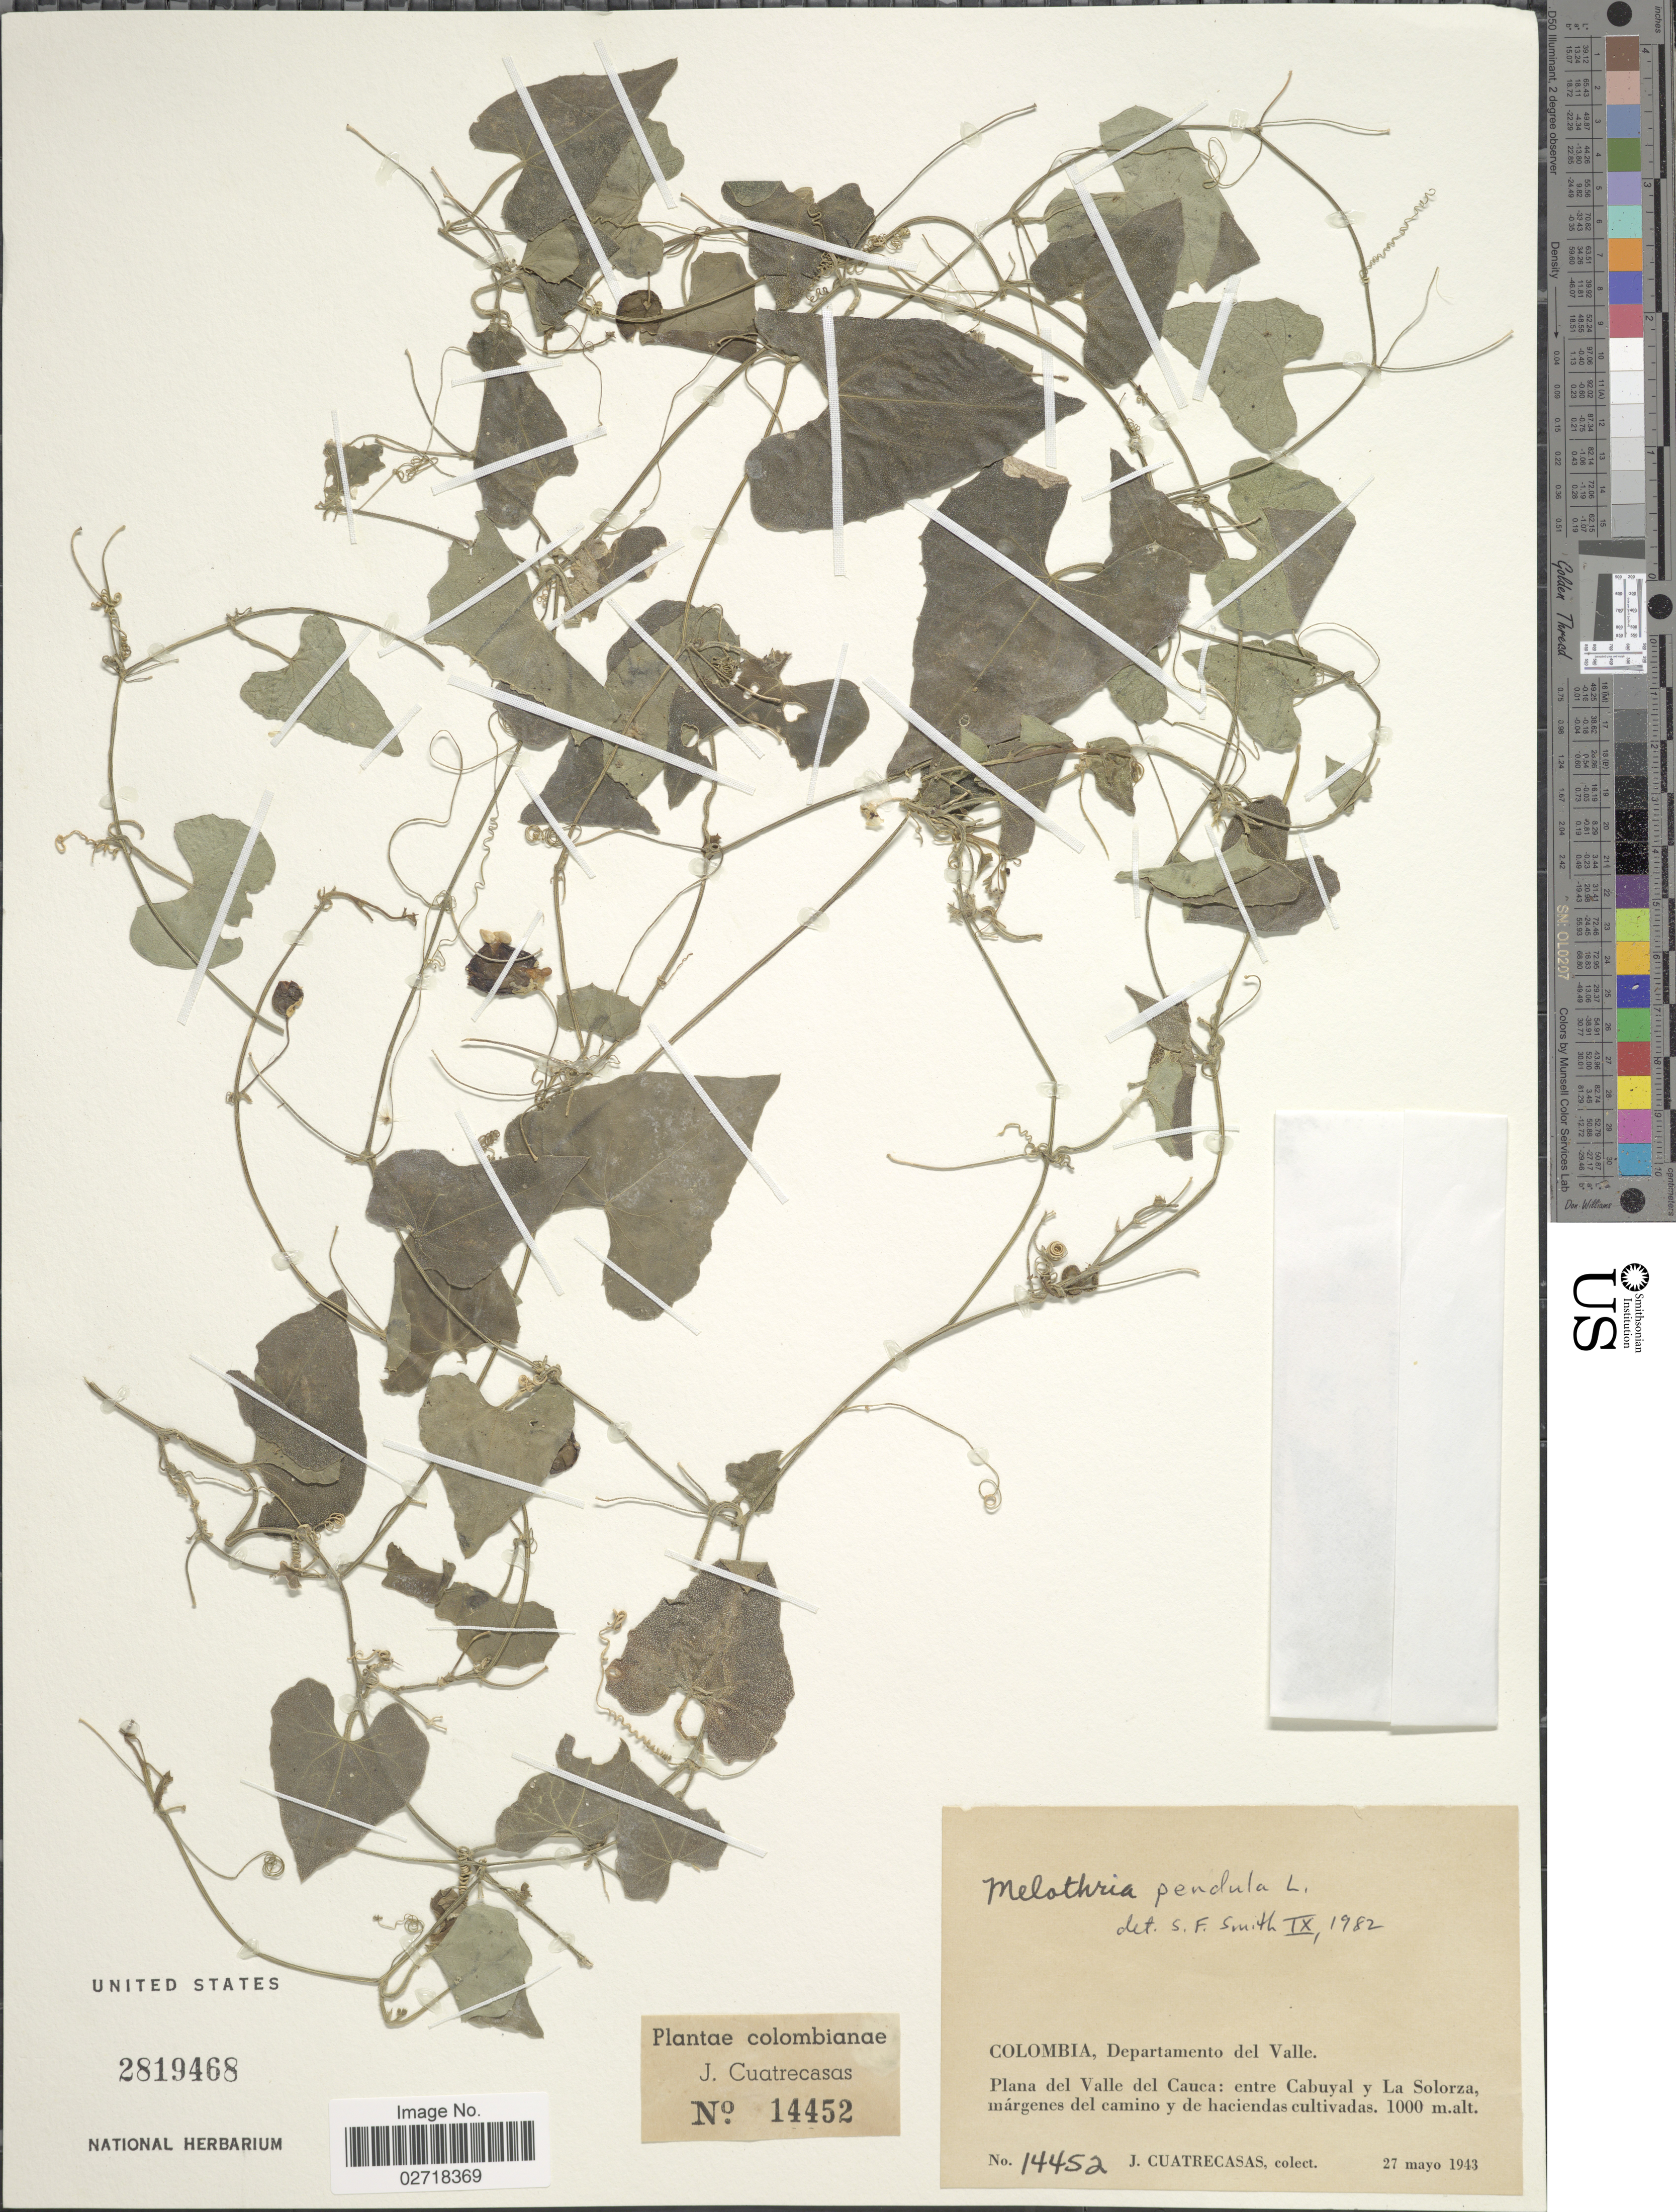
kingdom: Plantae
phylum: Tracheophyta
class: Magnoliopsida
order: Cucurbitales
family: Cucurbitaceae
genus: Melothria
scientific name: Melothria pendula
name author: L.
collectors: J. Cuatrecasas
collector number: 14452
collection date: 1943-05-27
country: Colombia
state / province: Valle del Cauca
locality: Departamento del Valle. Plana del Valle del Cauca; entre Cabuyal y la Solorza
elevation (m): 1000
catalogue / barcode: US 2819468